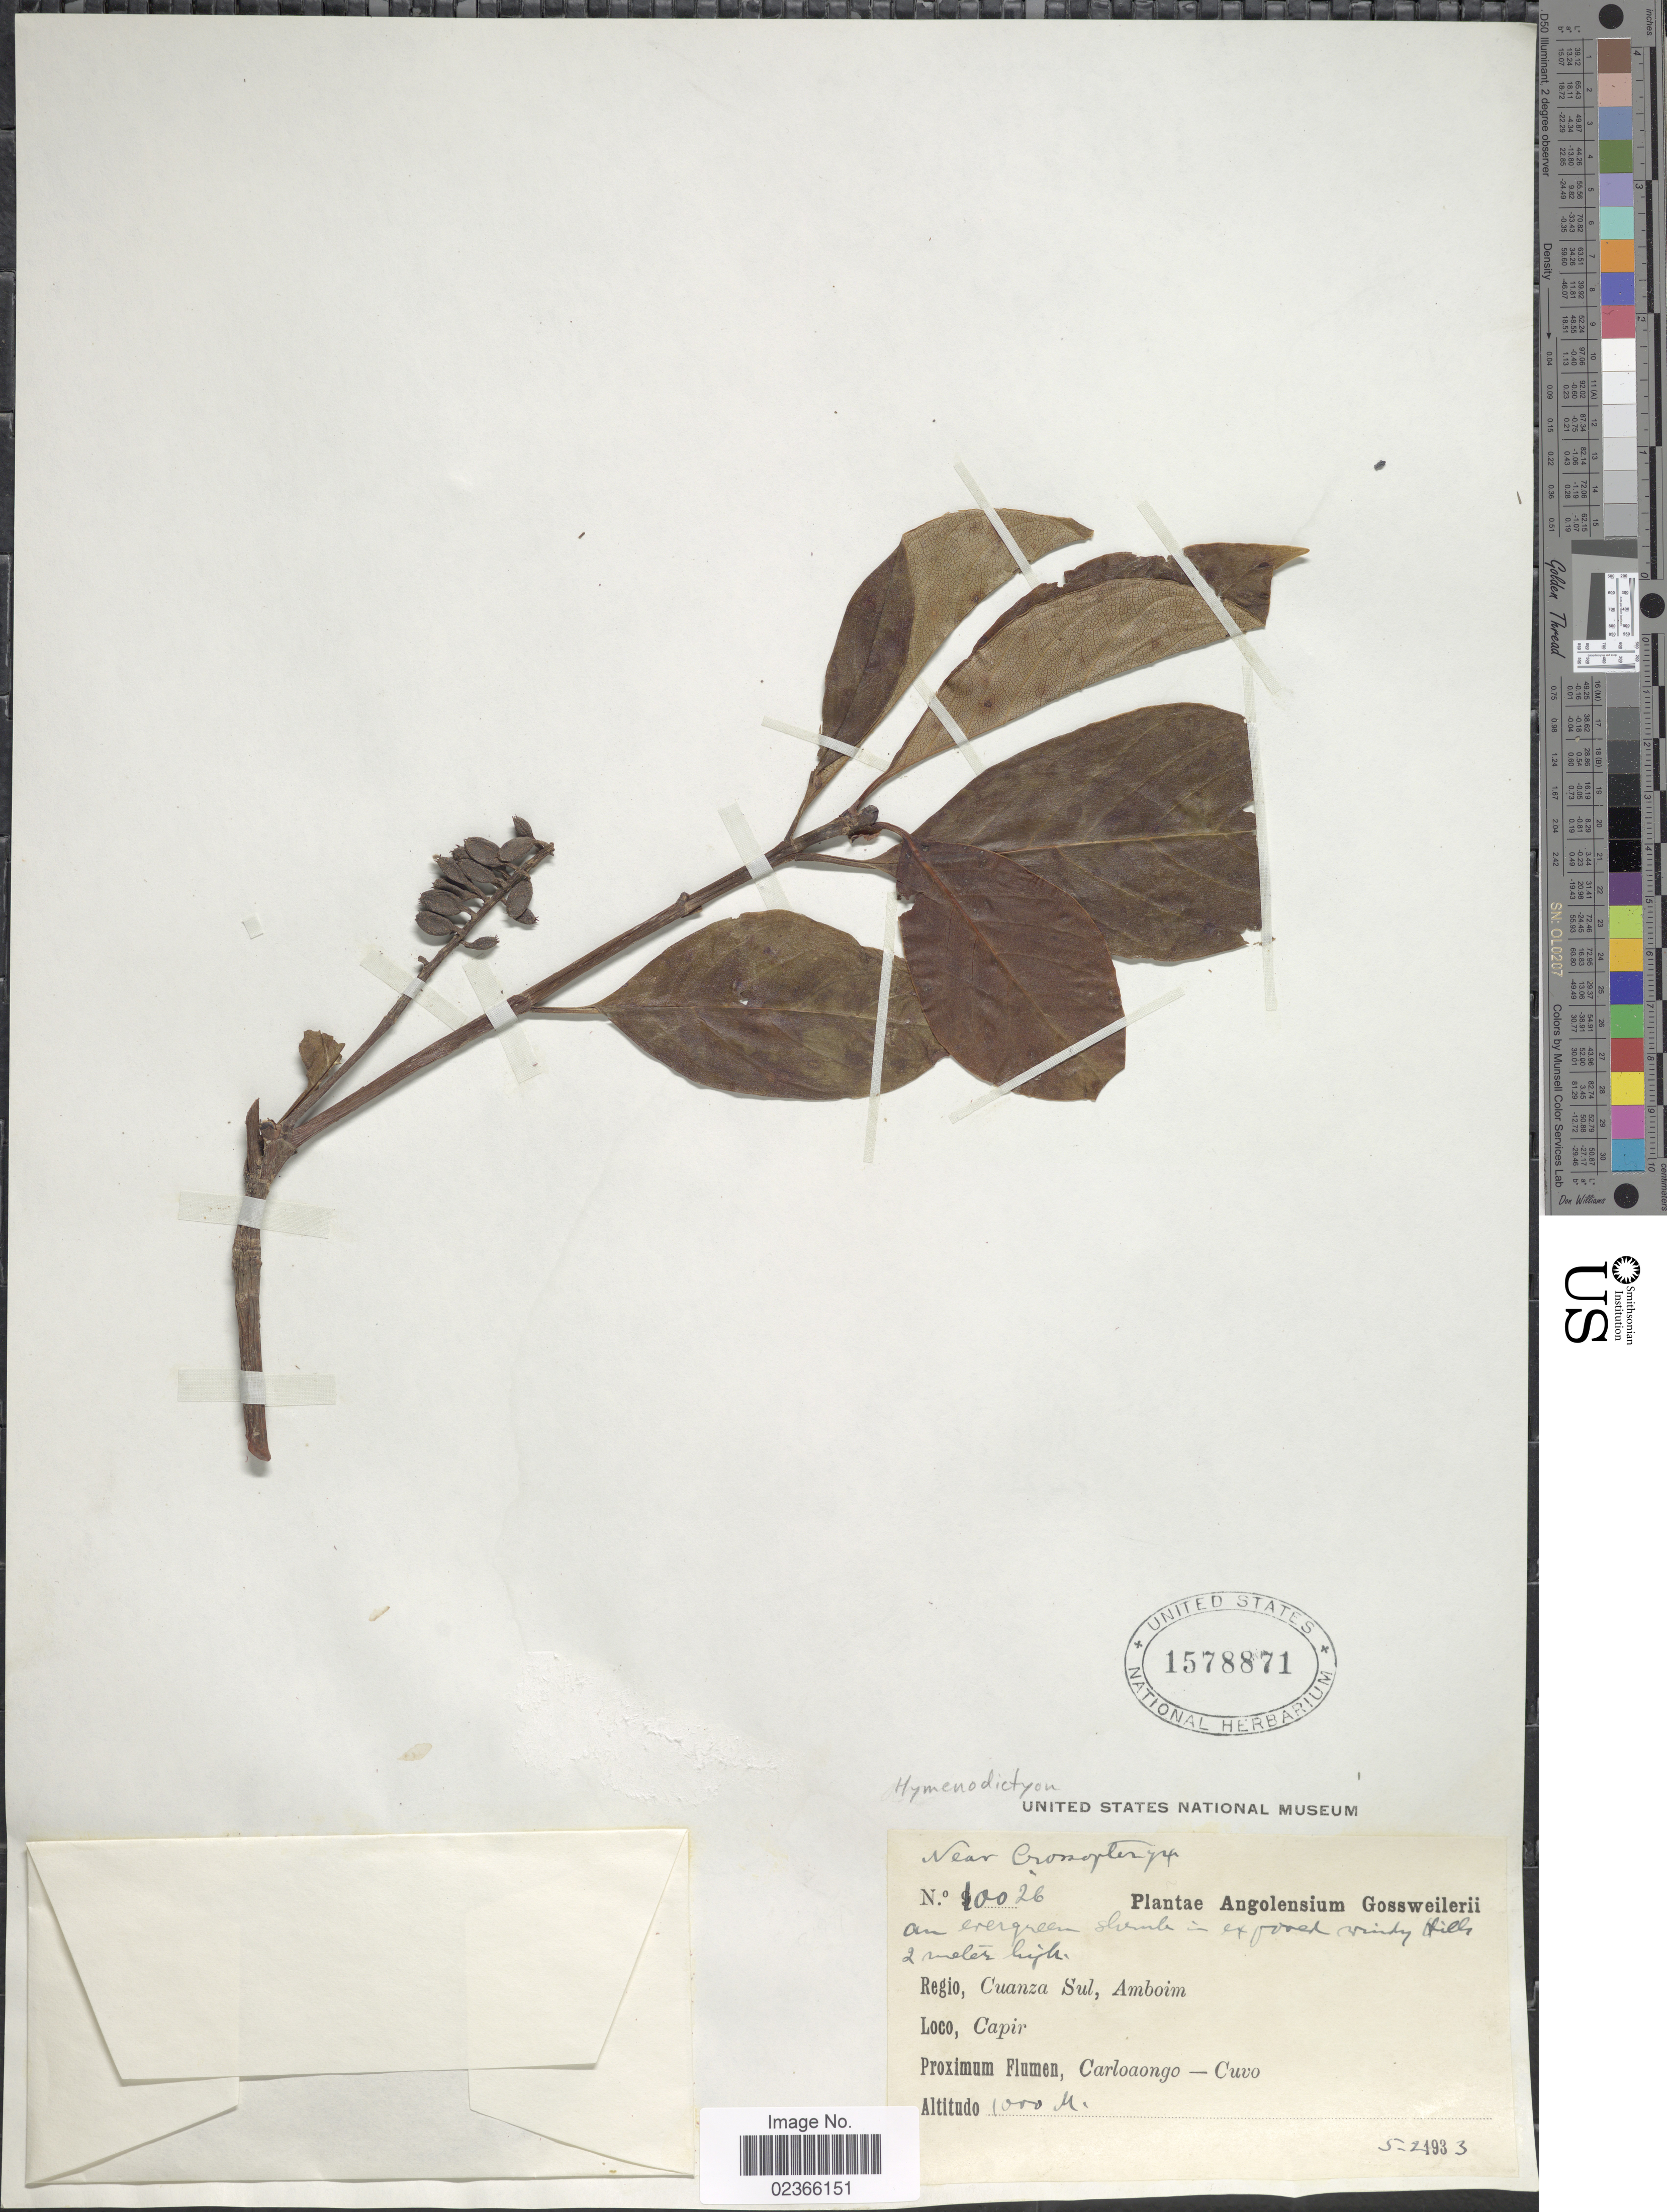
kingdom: Plantae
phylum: Tracheophyta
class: Magnoliopsida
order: Gentianales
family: Rubiaceae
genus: Hymenodictyon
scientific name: Hymenodictyon sp.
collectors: -. Gossweiler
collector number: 10026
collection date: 1933-02-05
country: Angola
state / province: Cuanza Sul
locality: Regio Cuanza Sul, Amboim, Capir.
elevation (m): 1000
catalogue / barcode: US 1578871